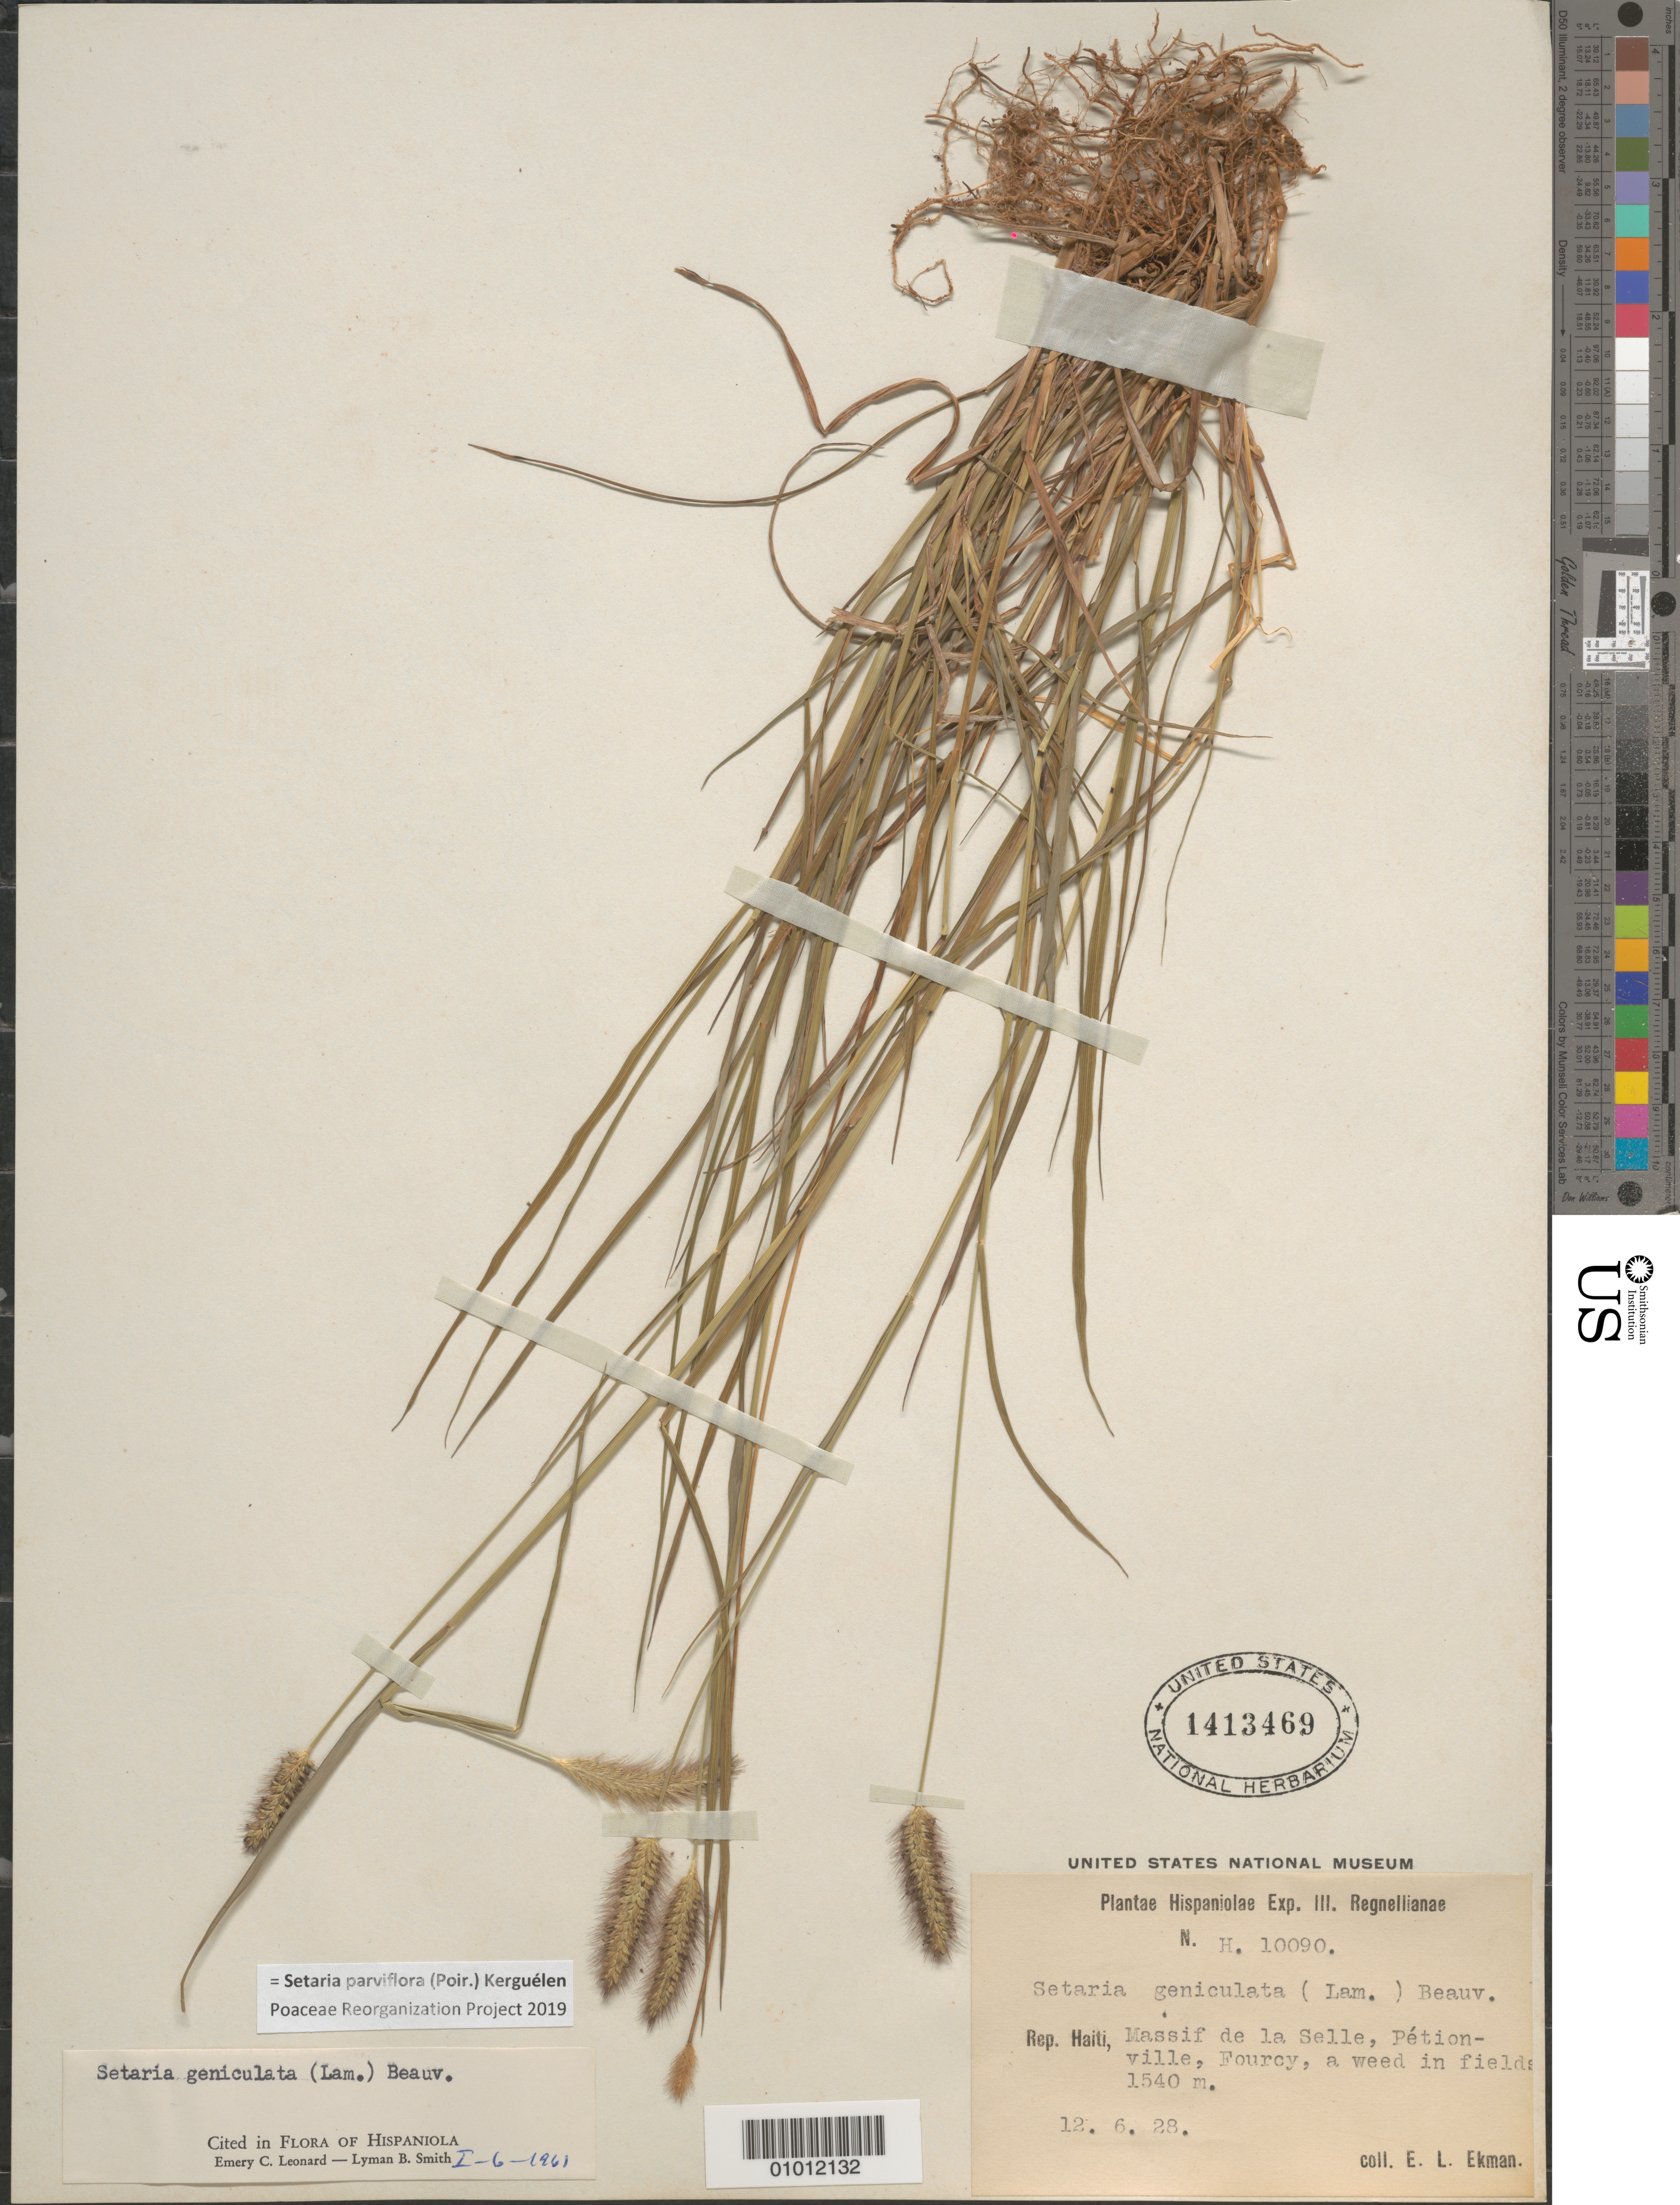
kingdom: Plantae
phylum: Tracheophyta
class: Liliopsida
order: Poales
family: Poaceae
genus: Setaria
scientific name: Setaria parviflora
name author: (Poir.) Kerguélen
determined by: Poaceae Reorganization Project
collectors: E. L. Ekman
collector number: H 10090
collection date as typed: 12 Jun 1928 or 06 Dec 1928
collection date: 1928-06-12 or 1928-12-06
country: Haiti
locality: Massif de la Selle, Petionville, Fourcy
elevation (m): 1540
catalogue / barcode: US 1413469